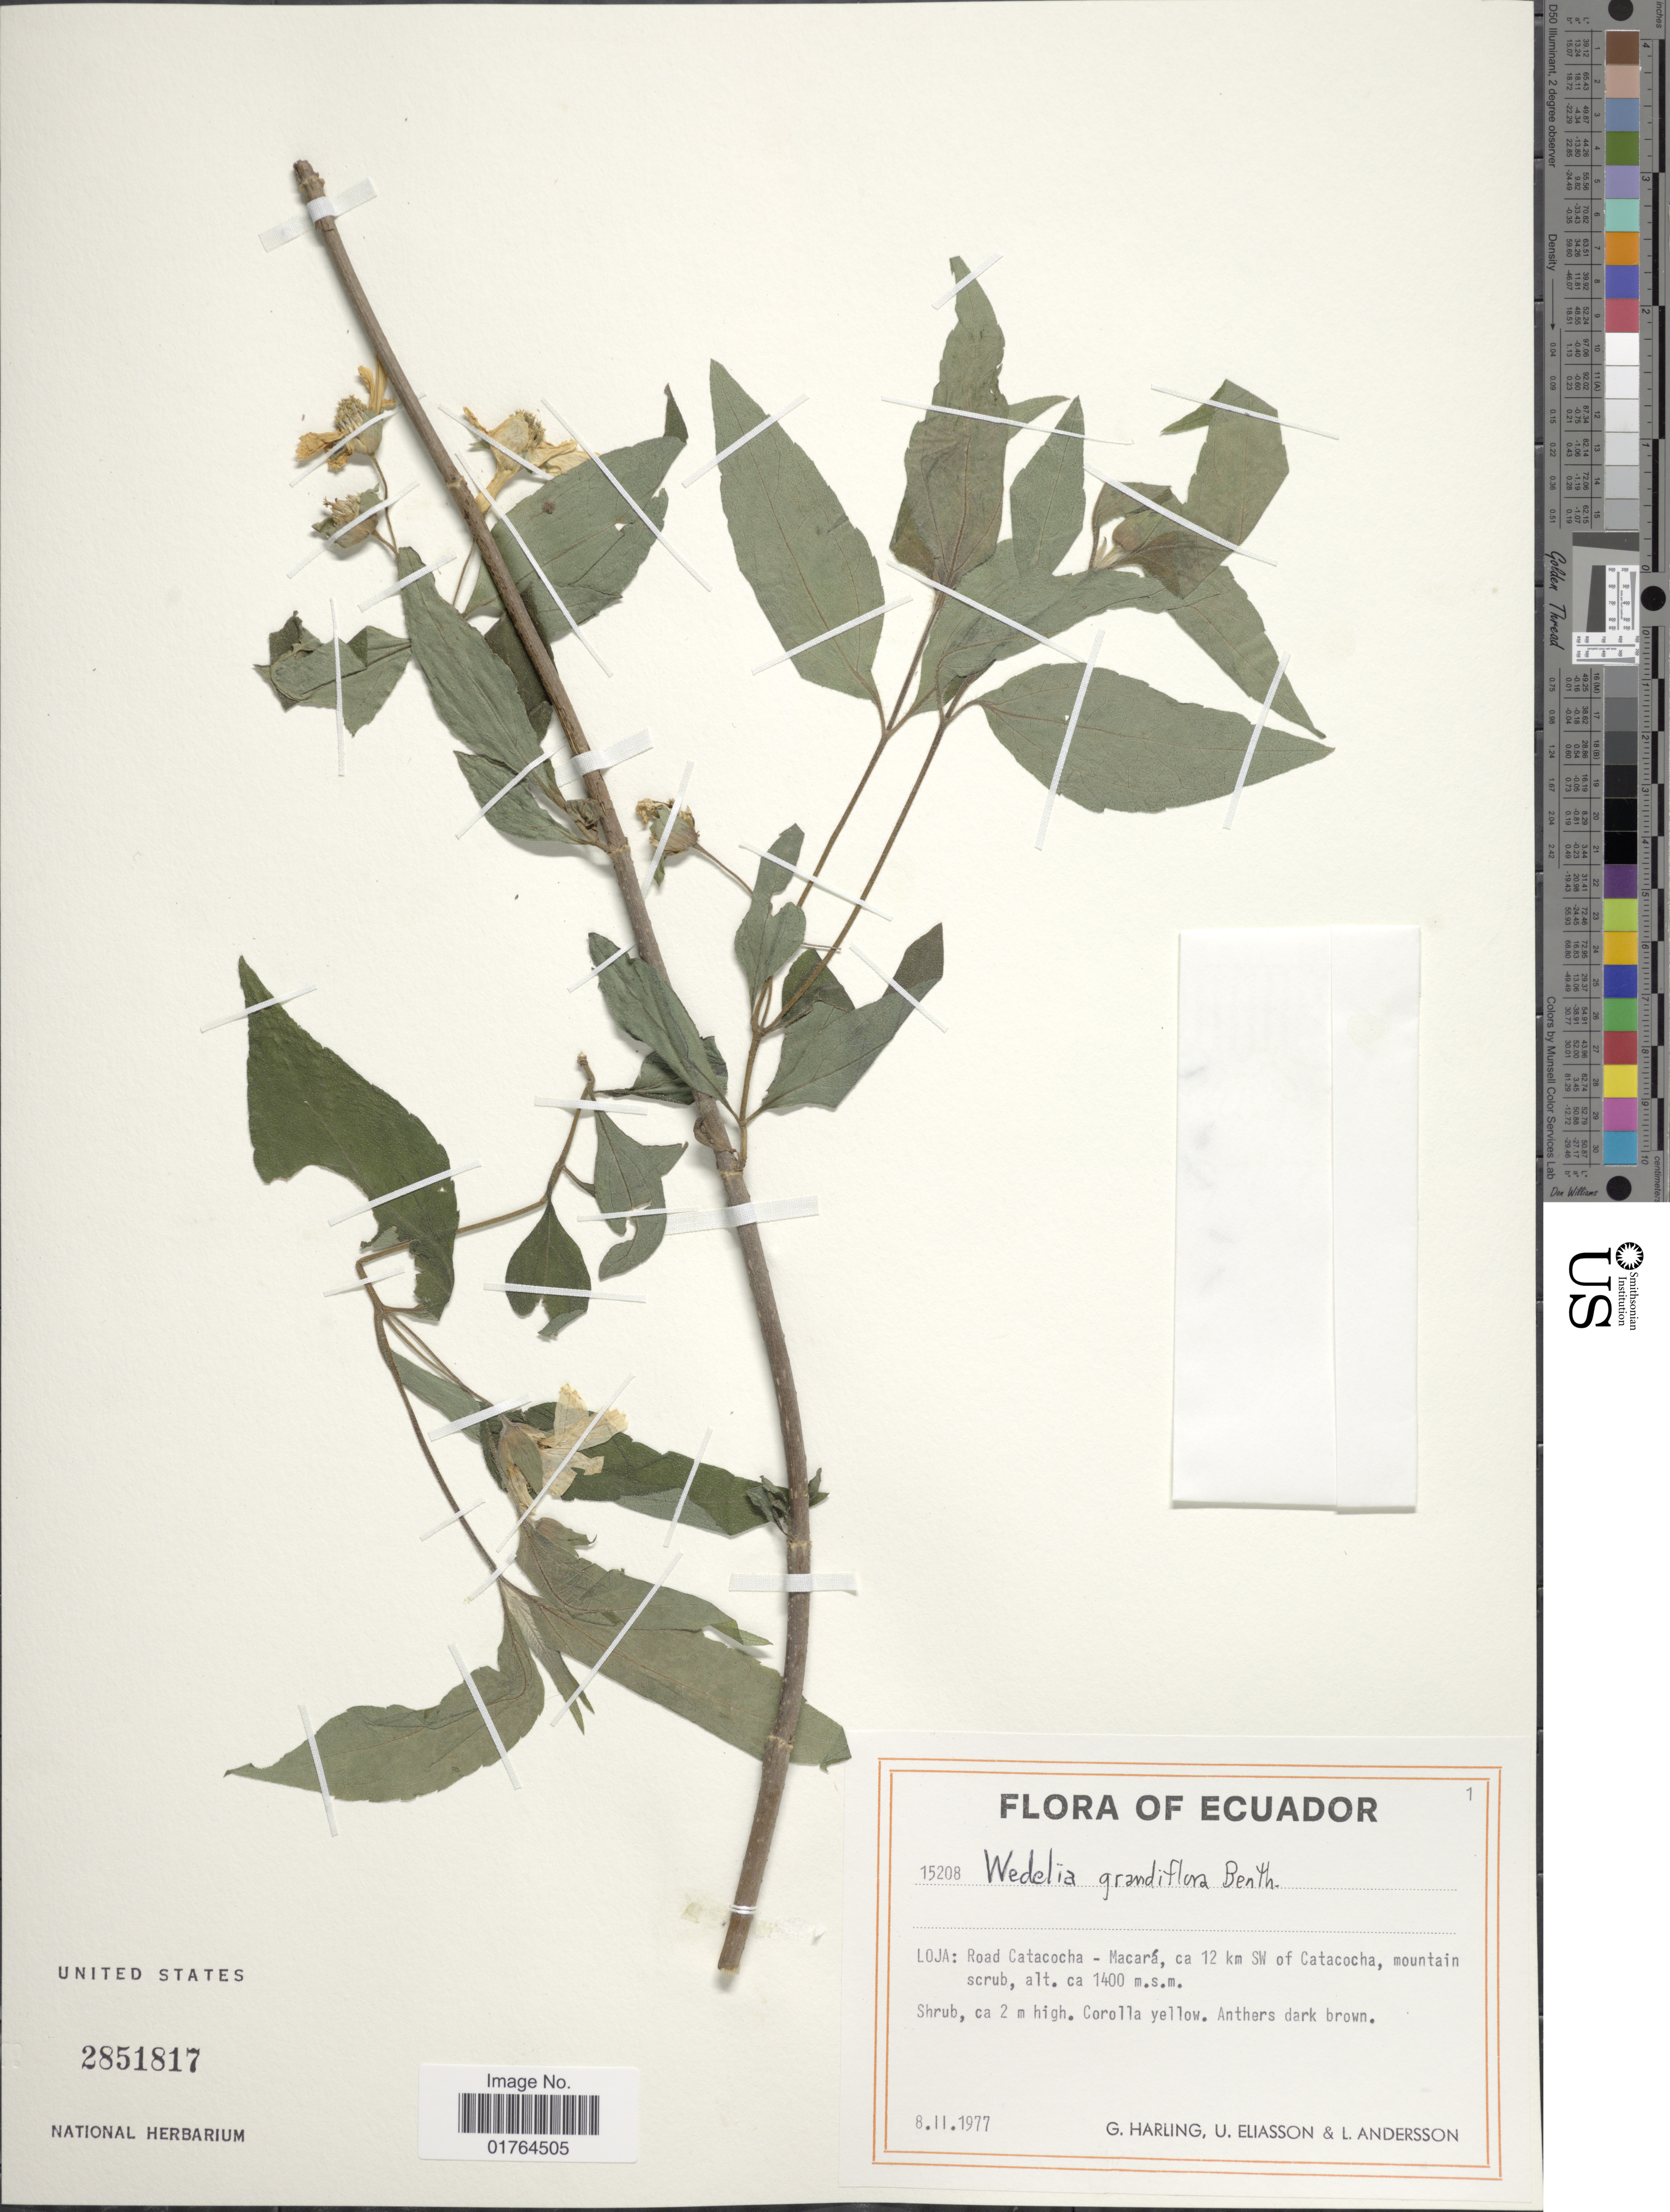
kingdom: Plantae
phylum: Tracheophyta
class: Magnoliopsida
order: Asterales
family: Asteraceae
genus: Wedelia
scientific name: Wedelia grandiflora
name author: Benth.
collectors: G. Harling, U. Eliasson & L. Andersson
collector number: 15208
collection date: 1977-02-08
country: Ecuador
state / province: Loja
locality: Road Catacocha-Macará, ca 12 km SW of Catacocha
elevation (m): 1400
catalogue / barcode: US 2851817